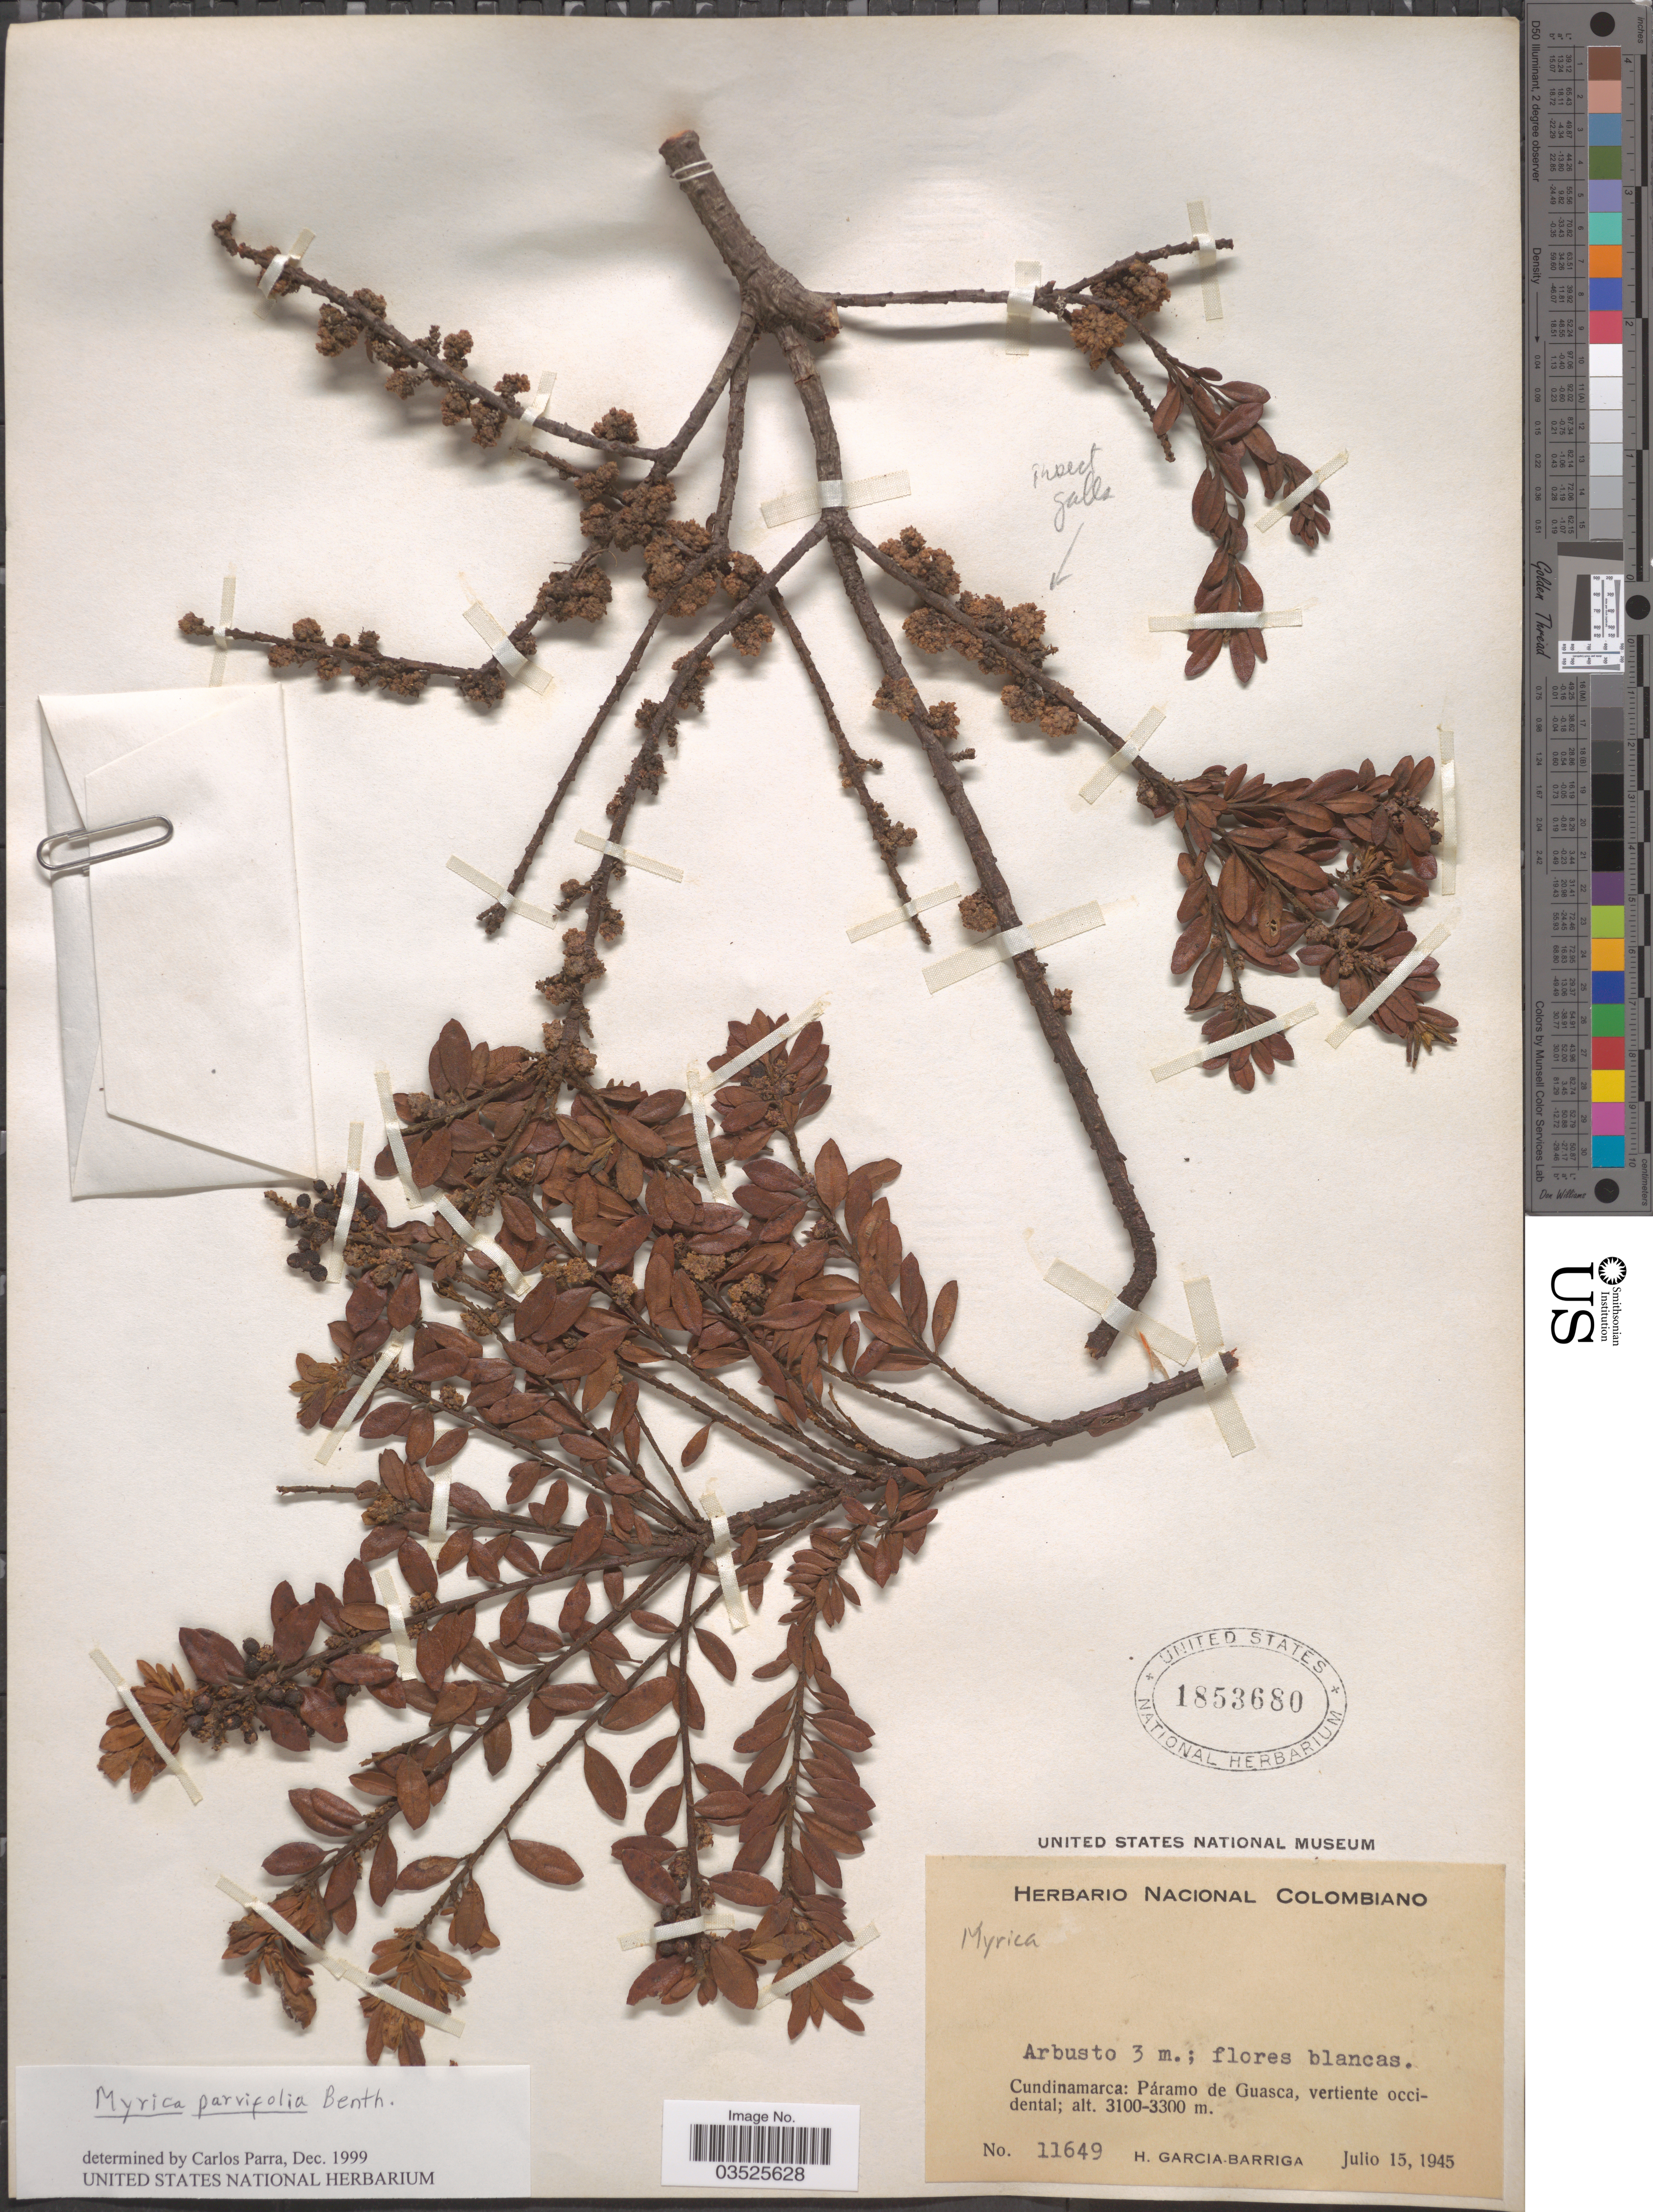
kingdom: Plantae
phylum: Tracheophyta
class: Magnoliopsida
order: Fagales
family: Myricaceae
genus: Morella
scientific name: Morella parvifolia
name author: (Benth.) Parra-Os.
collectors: H. García Barriga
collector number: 11649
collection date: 1945-07-15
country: Colombia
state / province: Cundinamarca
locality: Páramo de Guasca, vertiente occidental.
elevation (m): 3100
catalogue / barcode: US 1853680